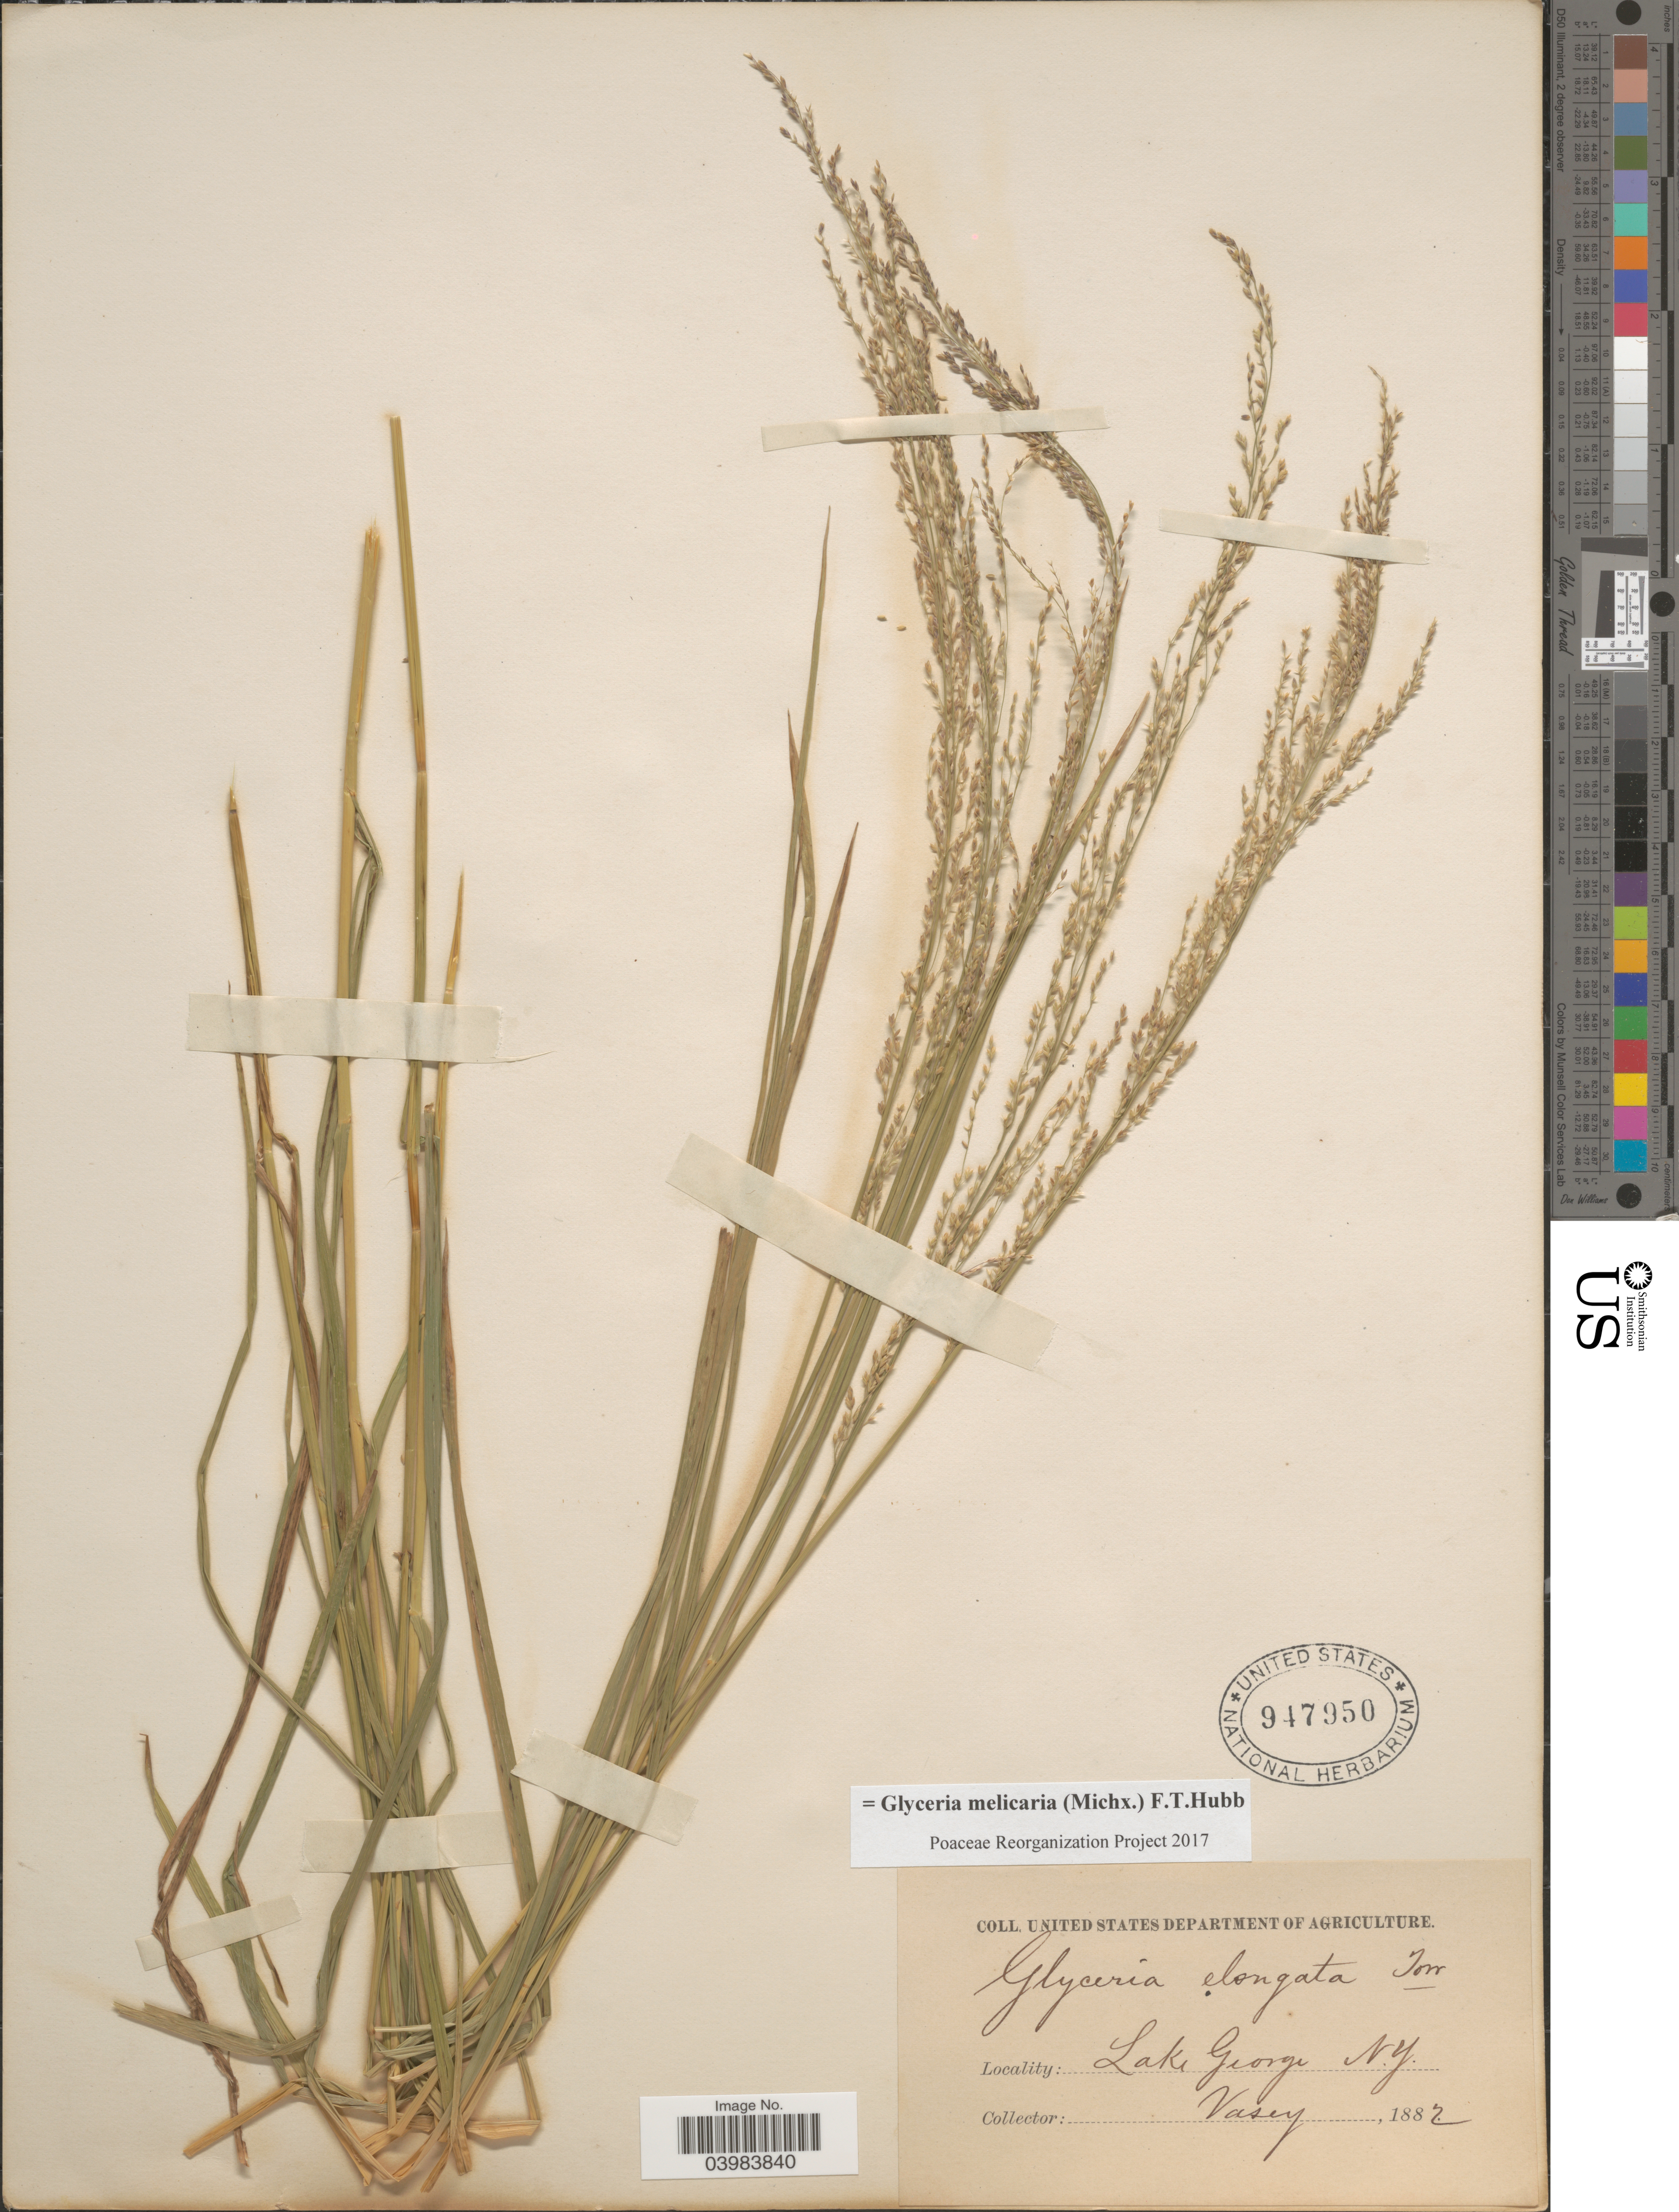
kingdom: Plantae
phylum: Tracheophyta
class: Liliopsida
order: Poales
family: Poaceae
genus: Glyceria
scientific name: Glyceria melicaria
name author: (Michx.) F.T. Hubb.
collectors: Vasey, --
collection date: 1882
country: United States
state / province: New York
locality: Lake George.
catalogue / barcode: US 947950